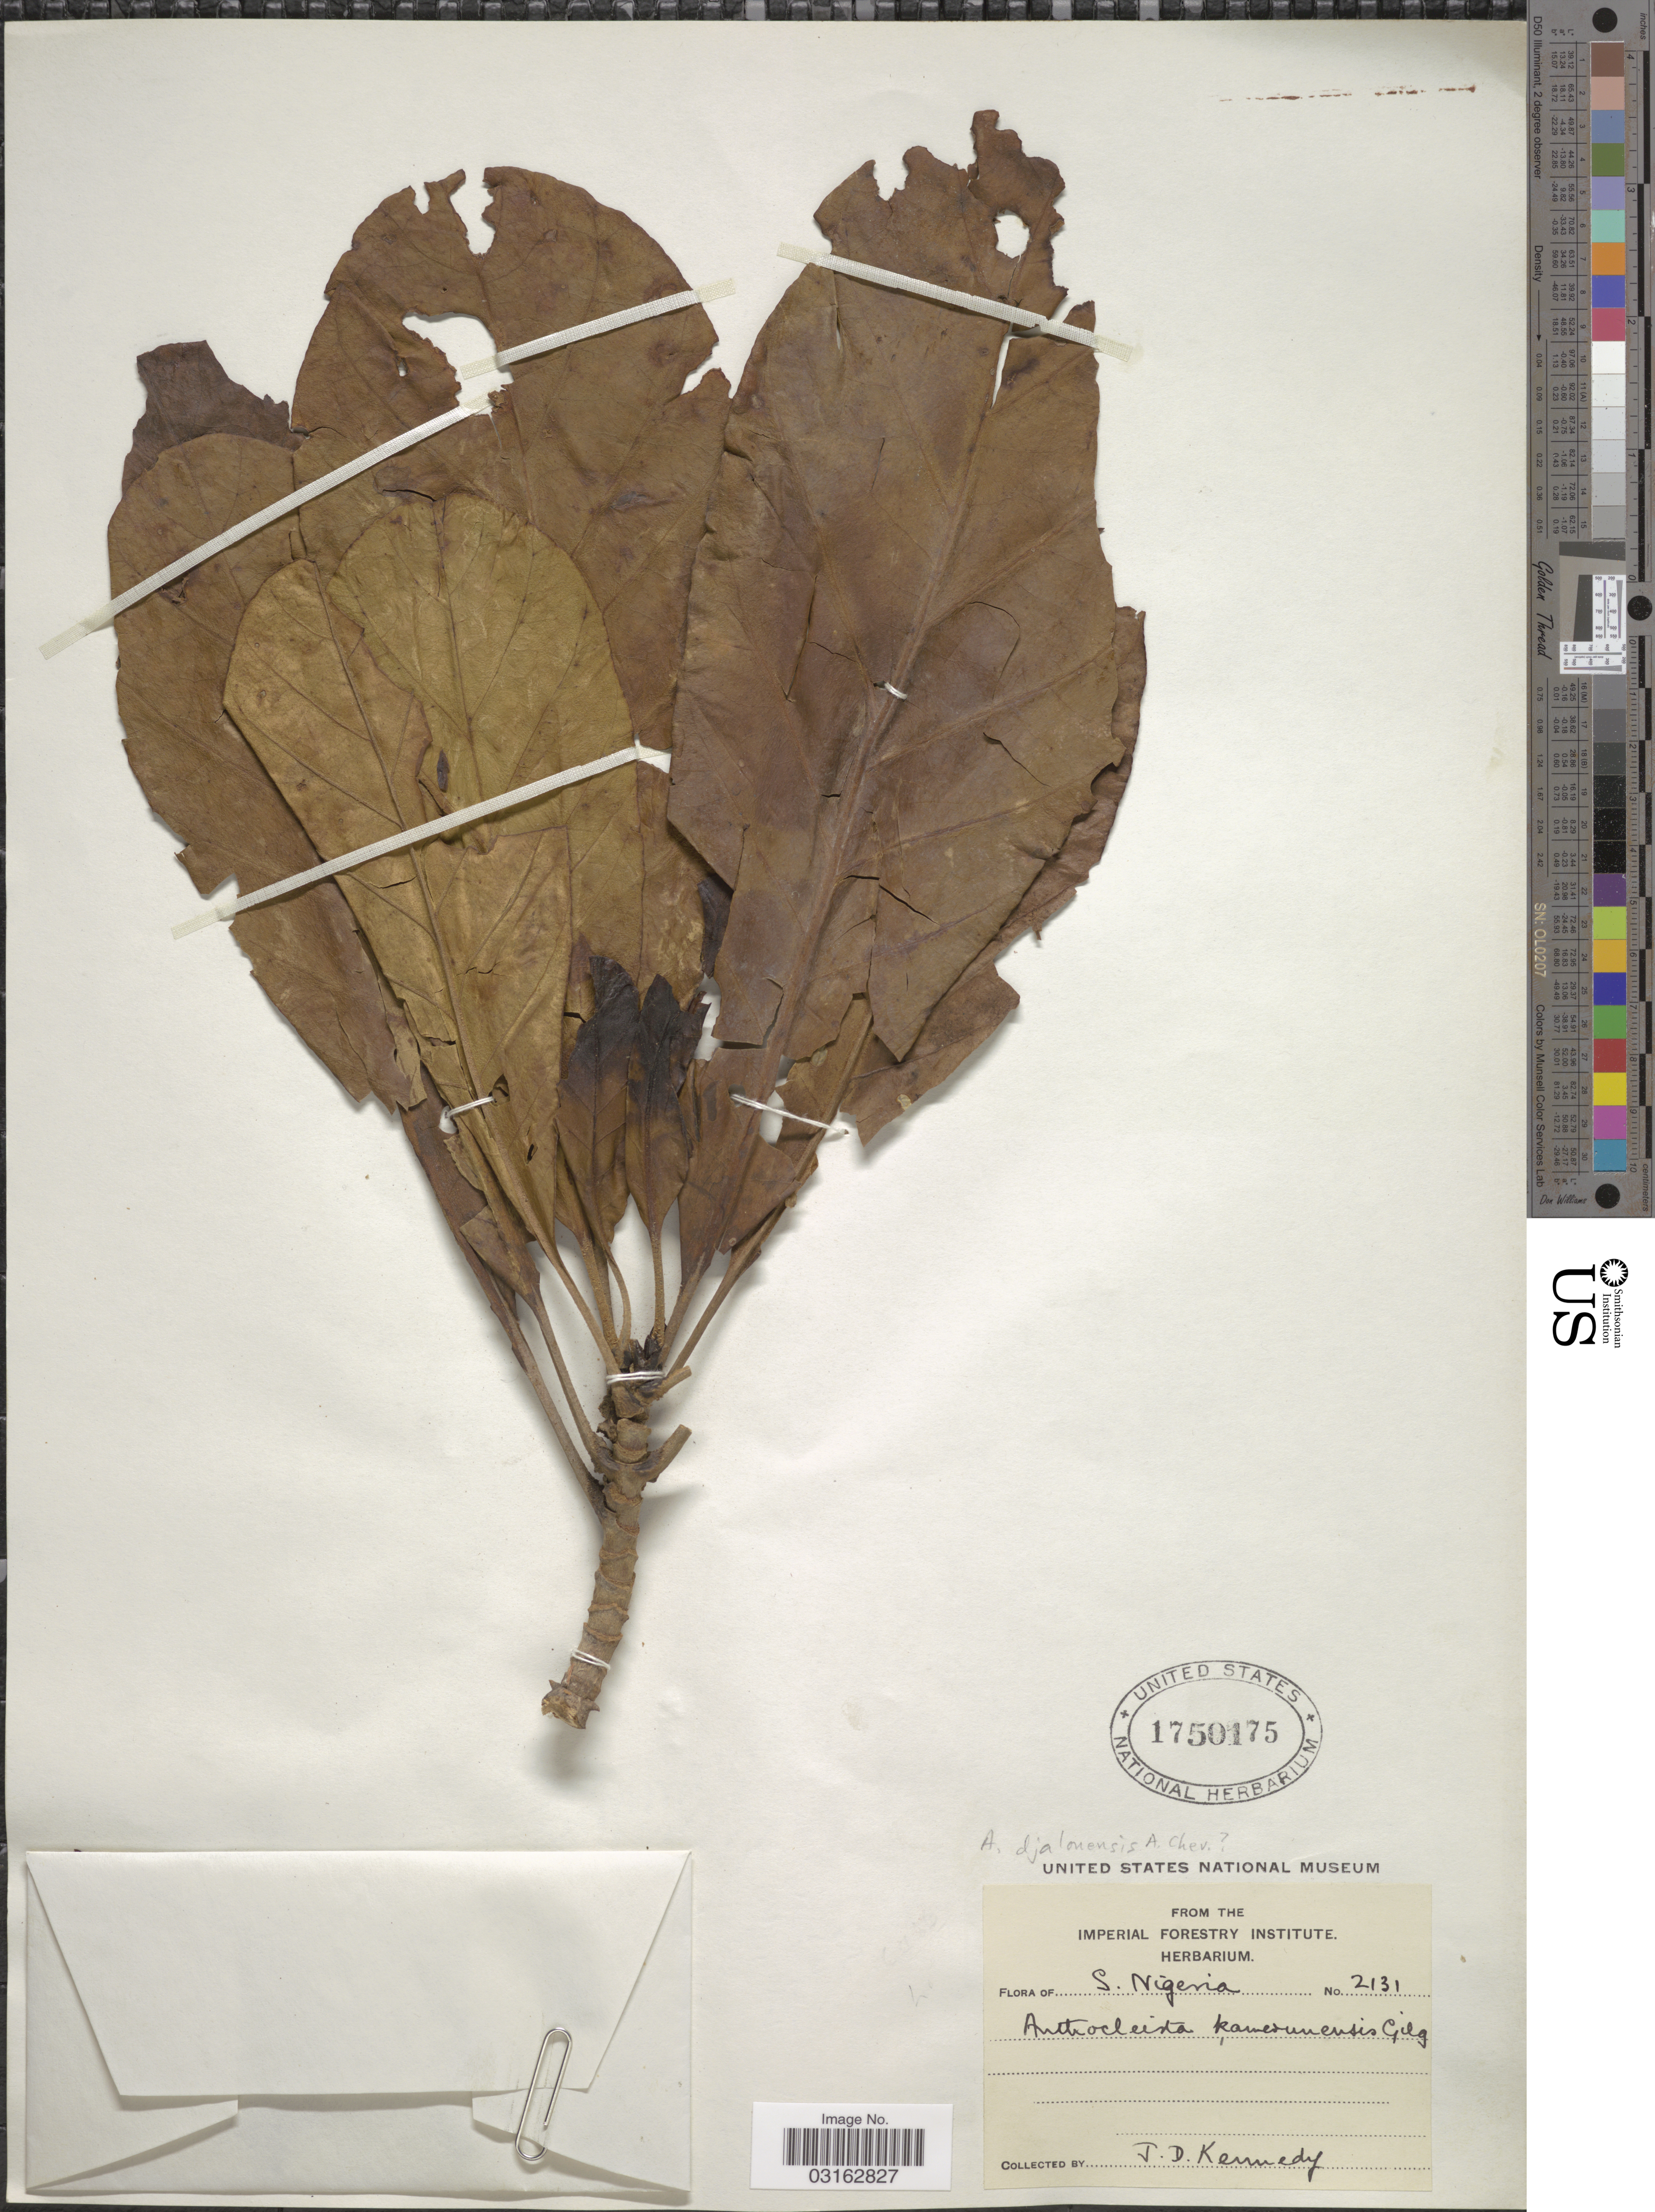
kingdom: Plantae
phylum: Tracheophyta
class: Magnoliopsida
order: Gentianales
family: Gentianaceae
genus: Anthocleista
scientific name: Anthocleista djalonensis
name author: A. Chev.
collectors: J. D. Kennedy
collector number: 2131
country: Nigeria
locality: S. Nigeria.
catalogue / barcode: US 1750175